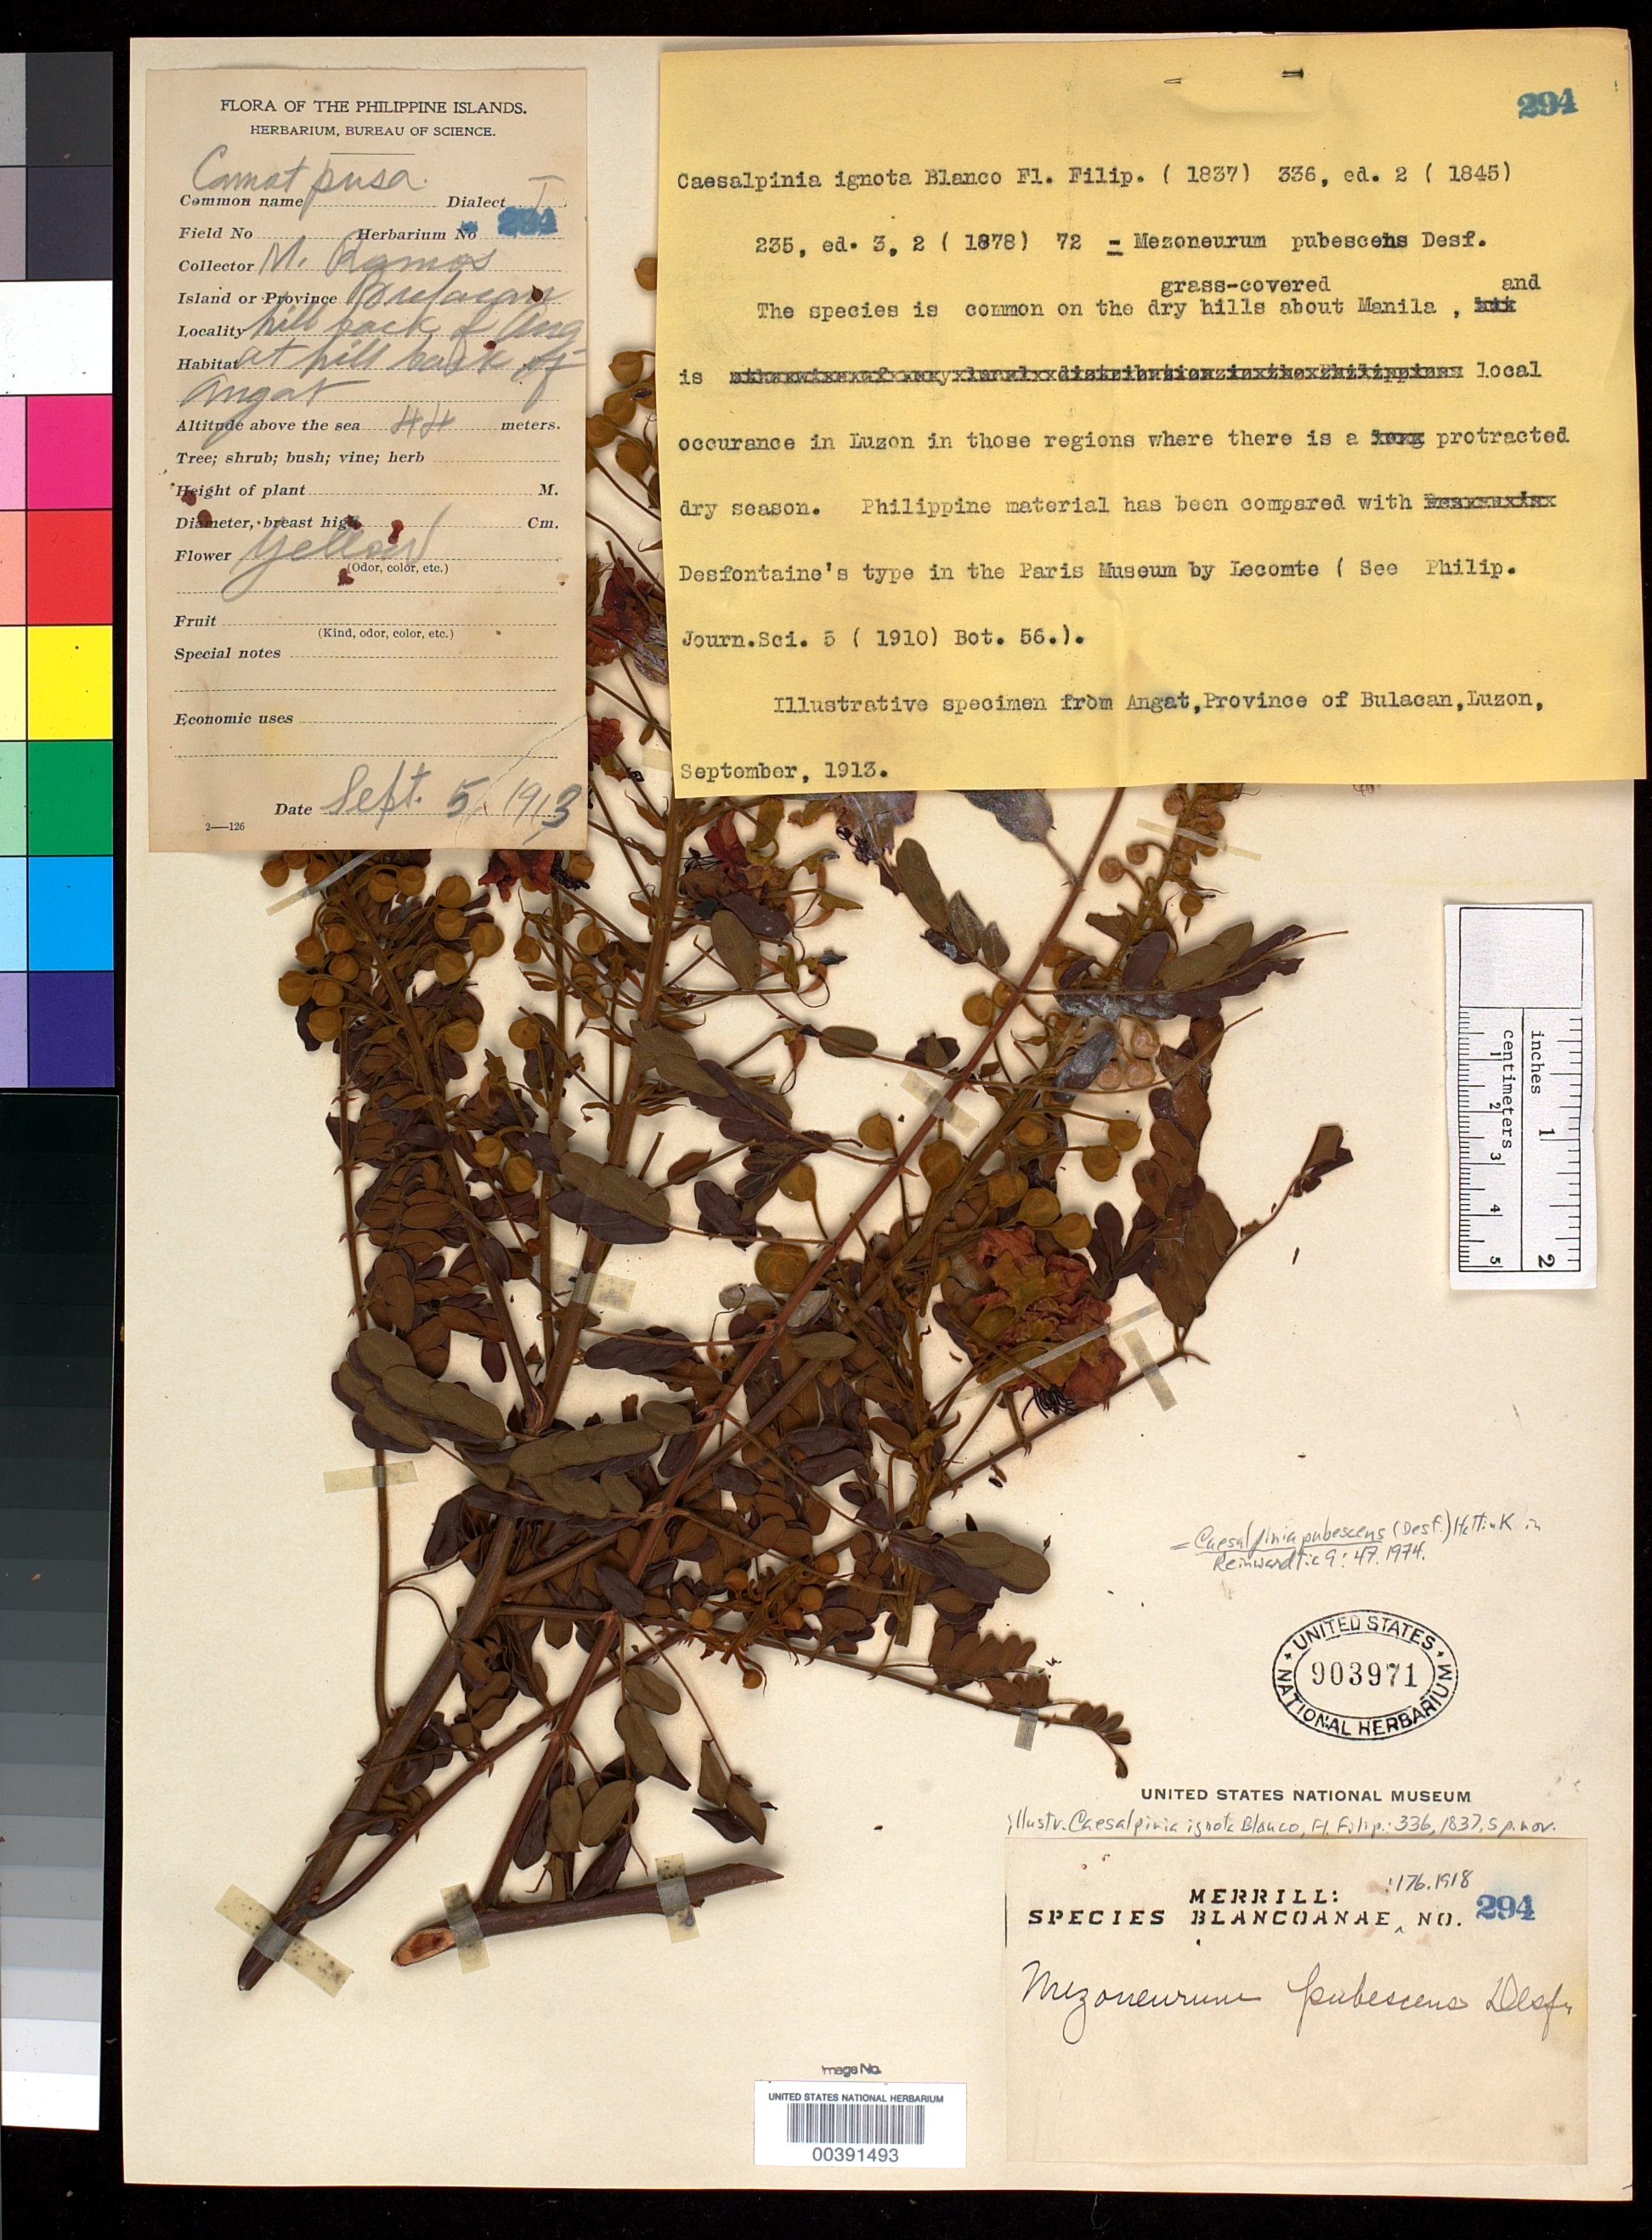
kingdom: Plantae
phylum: Tracheophyta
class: Magnoliopsida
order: Fabales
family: Fabaceae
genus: Mezoneuron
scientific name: Mezoneuron pubescens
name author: Desf.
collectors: M. Ramos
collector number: Sp. Blancoan. 0294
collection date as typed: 05 Sep 1913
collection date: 1913-09-05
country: Philippines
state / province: Central Luzon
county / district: Bulacan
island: Luzon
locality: Angat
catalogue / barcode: US 903971